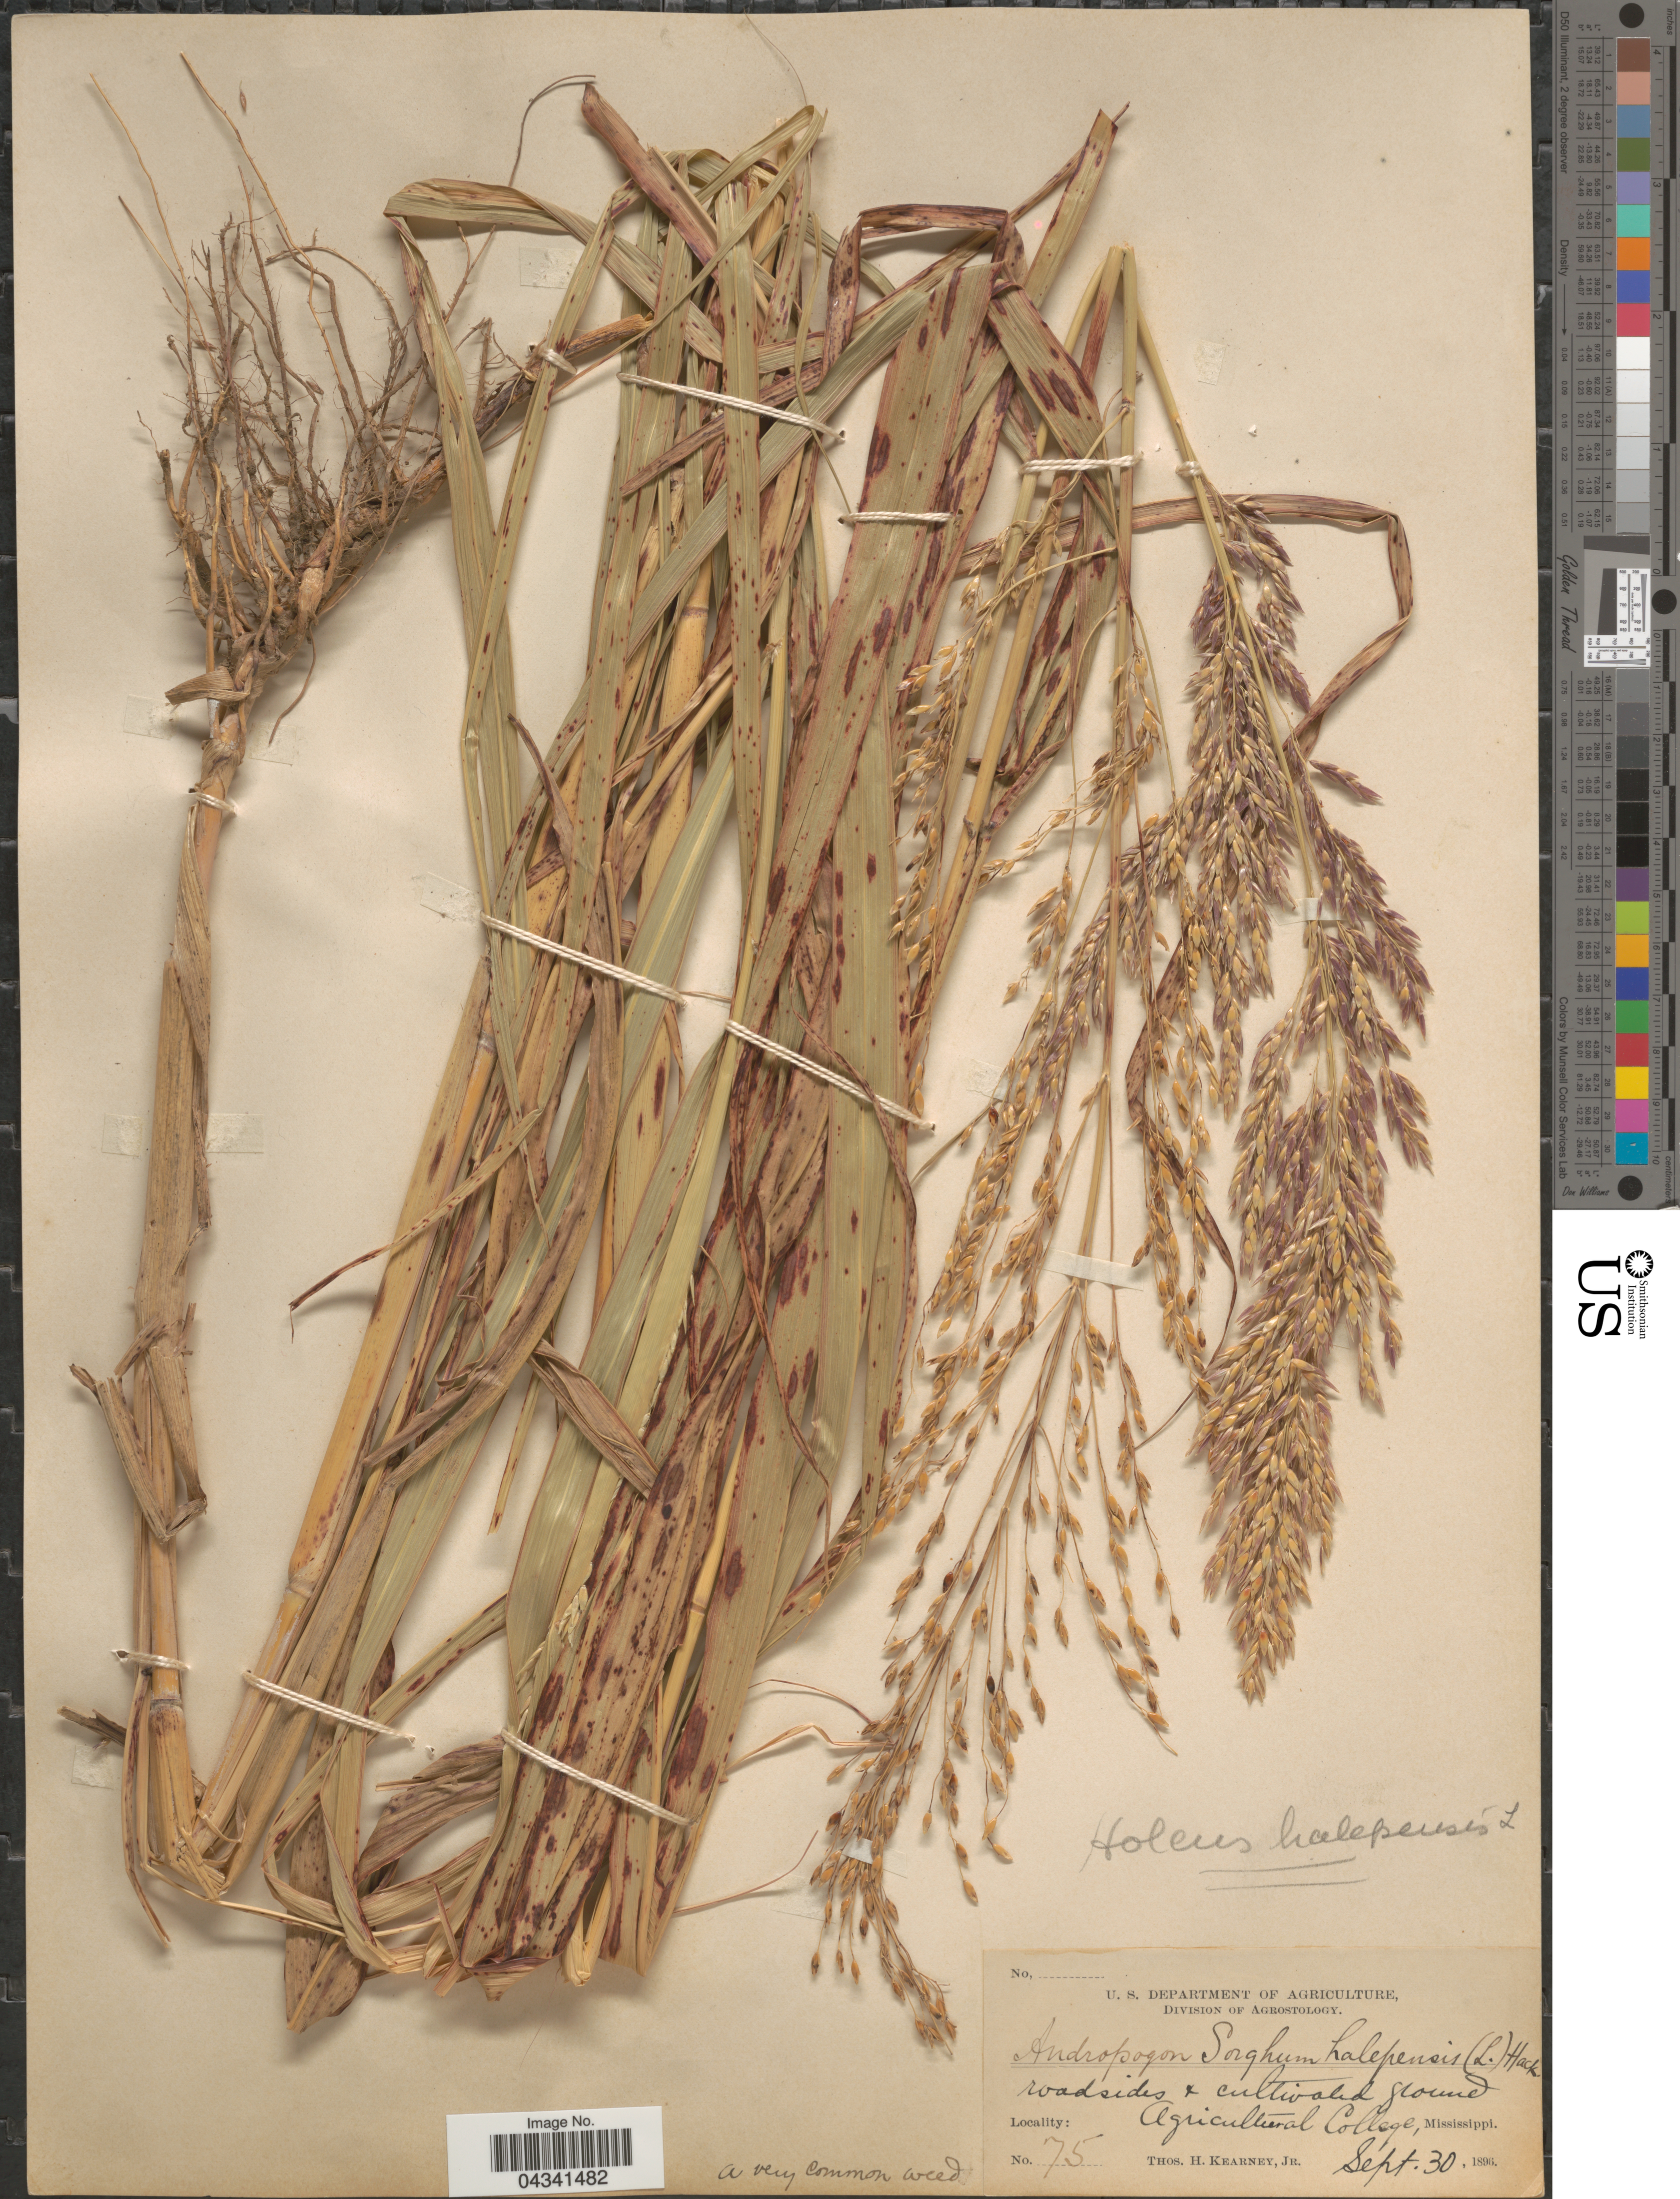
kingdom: Plantae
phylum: Tracheophyta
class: Liliopsida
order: Poales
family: Poaceae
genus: Sorghum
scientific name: Sorghum halepense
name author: (L.) Pers.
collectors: T. H. Kearney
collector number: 75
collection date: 1896-09-30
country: United States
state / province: Mississippi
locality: Roadsides & Cultivated ground. Agricultural College.